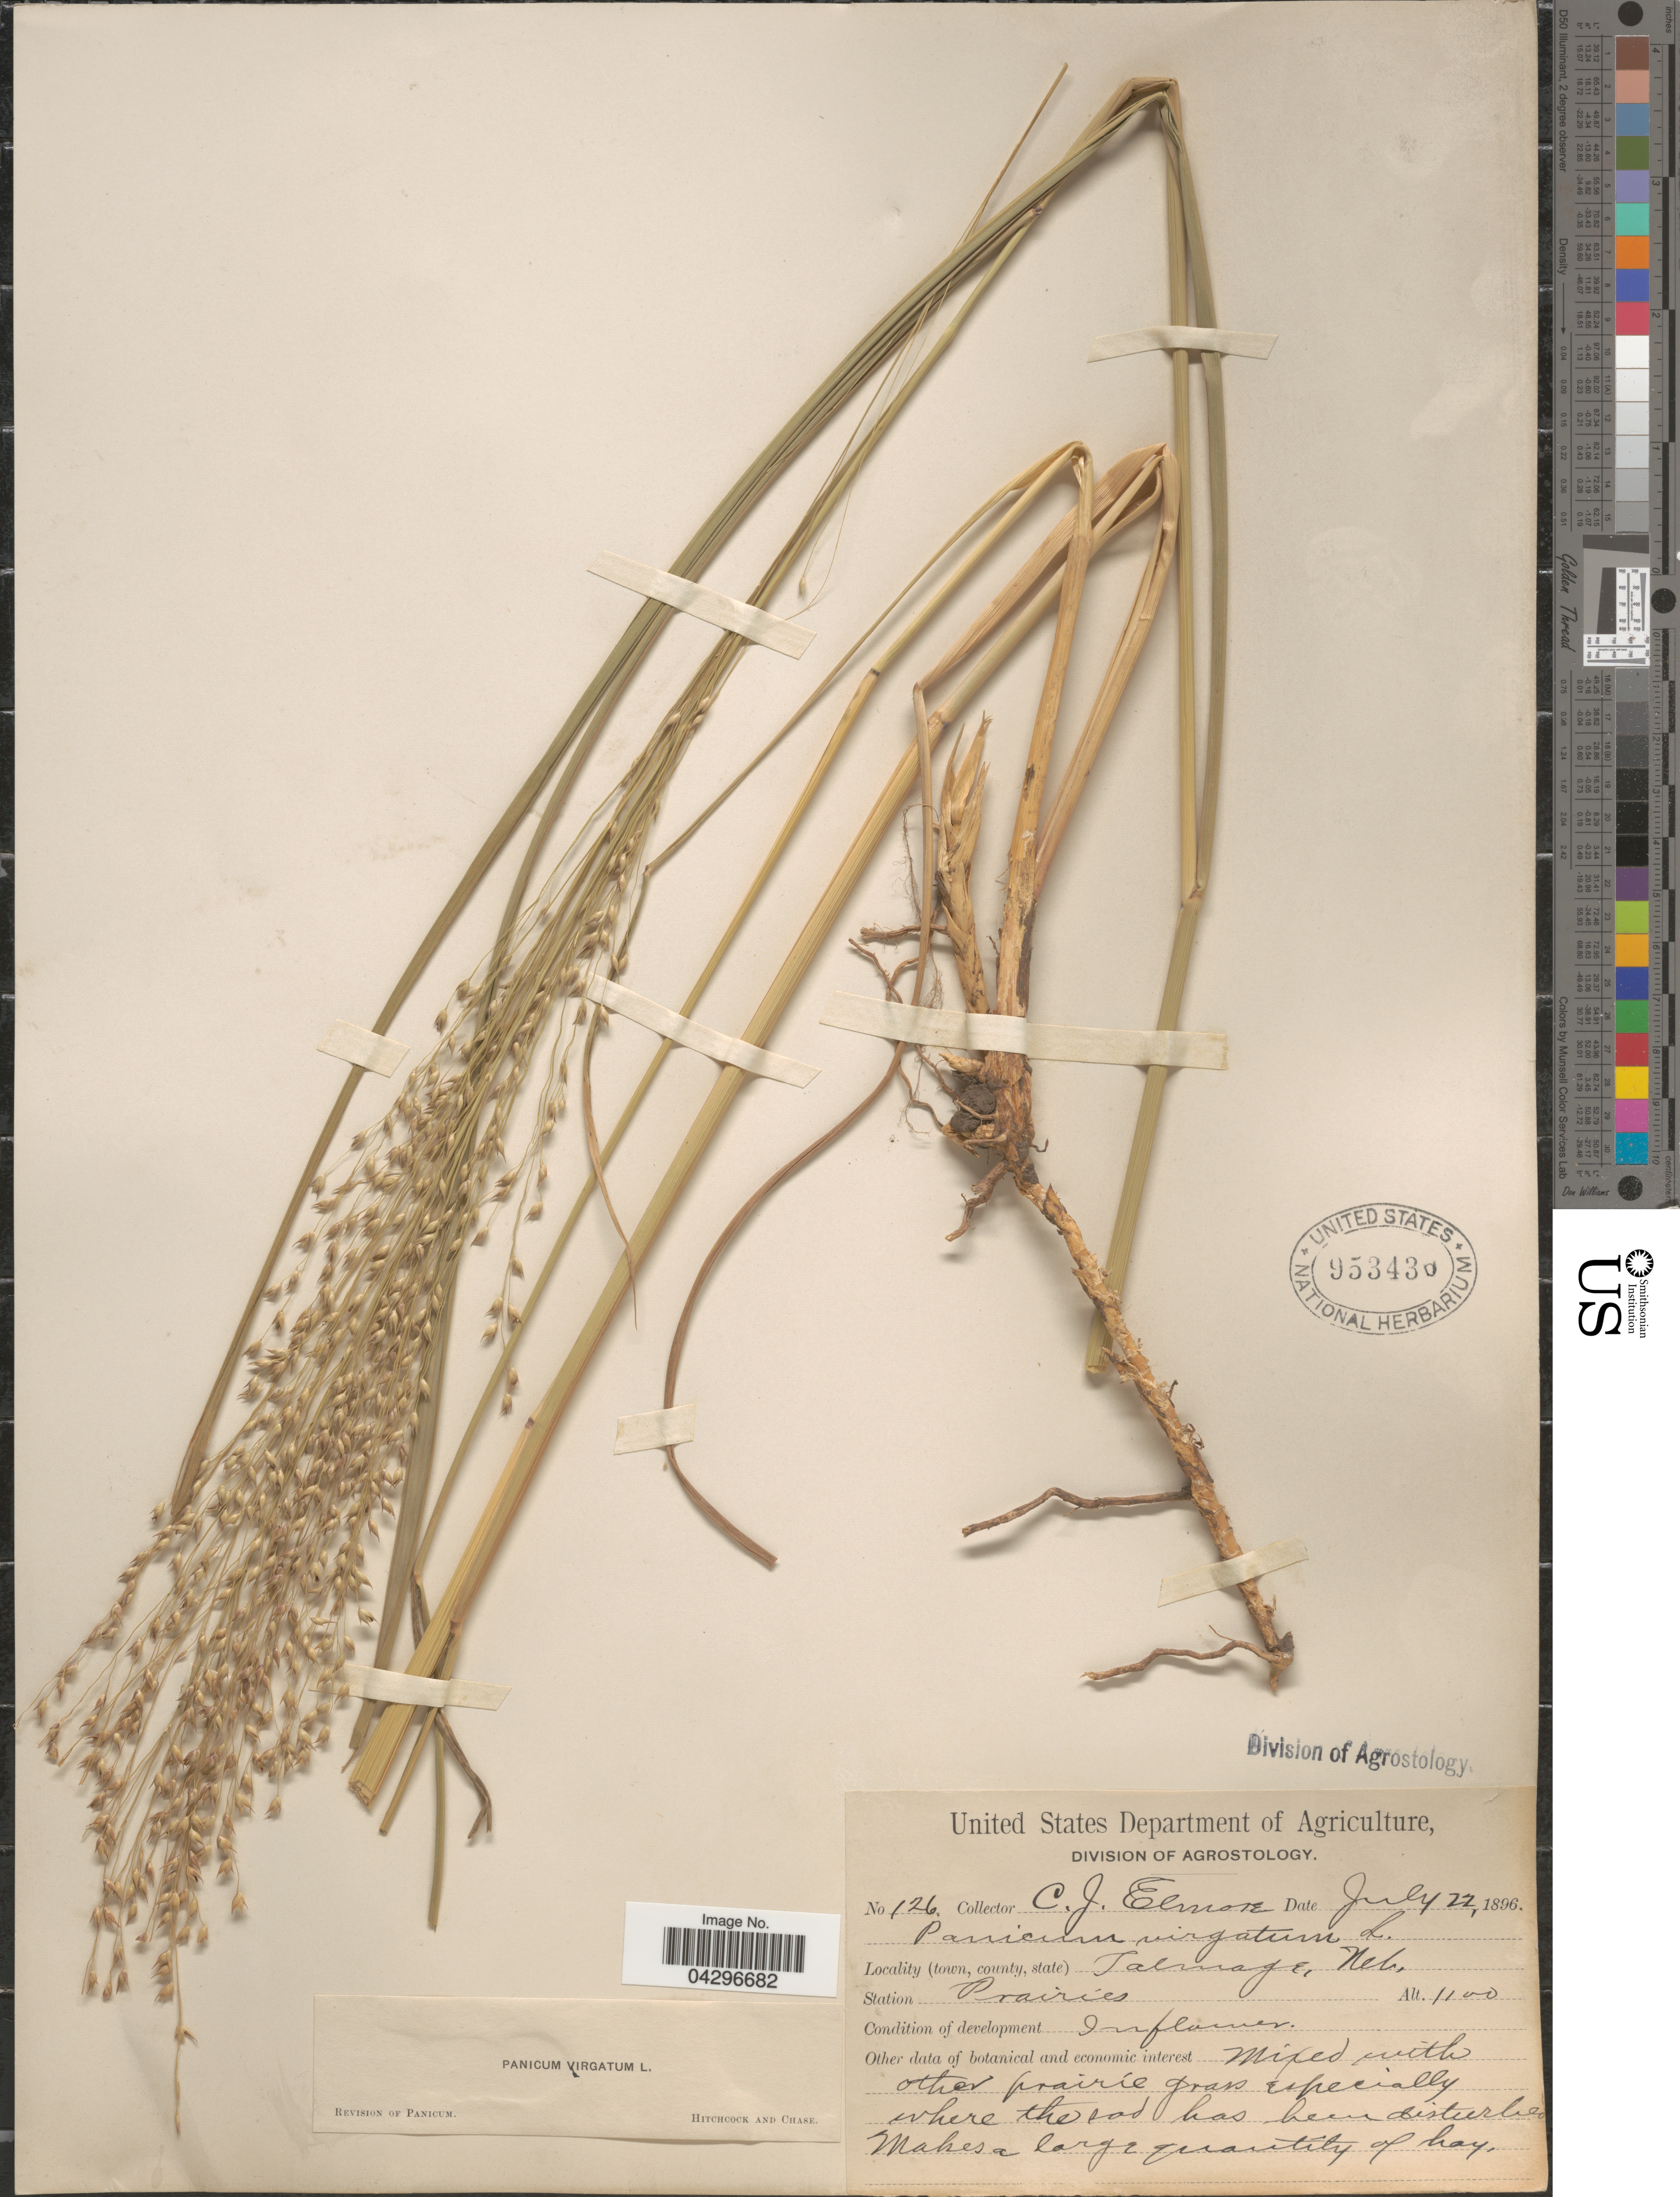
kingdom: Plantae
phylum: Tracheophyta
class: Liliopsida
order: Poales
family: Poaceae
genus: Panicum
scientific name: Panicum virgatum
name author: L.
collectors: C. Elmore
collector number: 126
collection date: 1896-07-22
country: United States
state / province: Nebraska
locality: Talmage. Prairies.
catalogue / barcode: US 953430